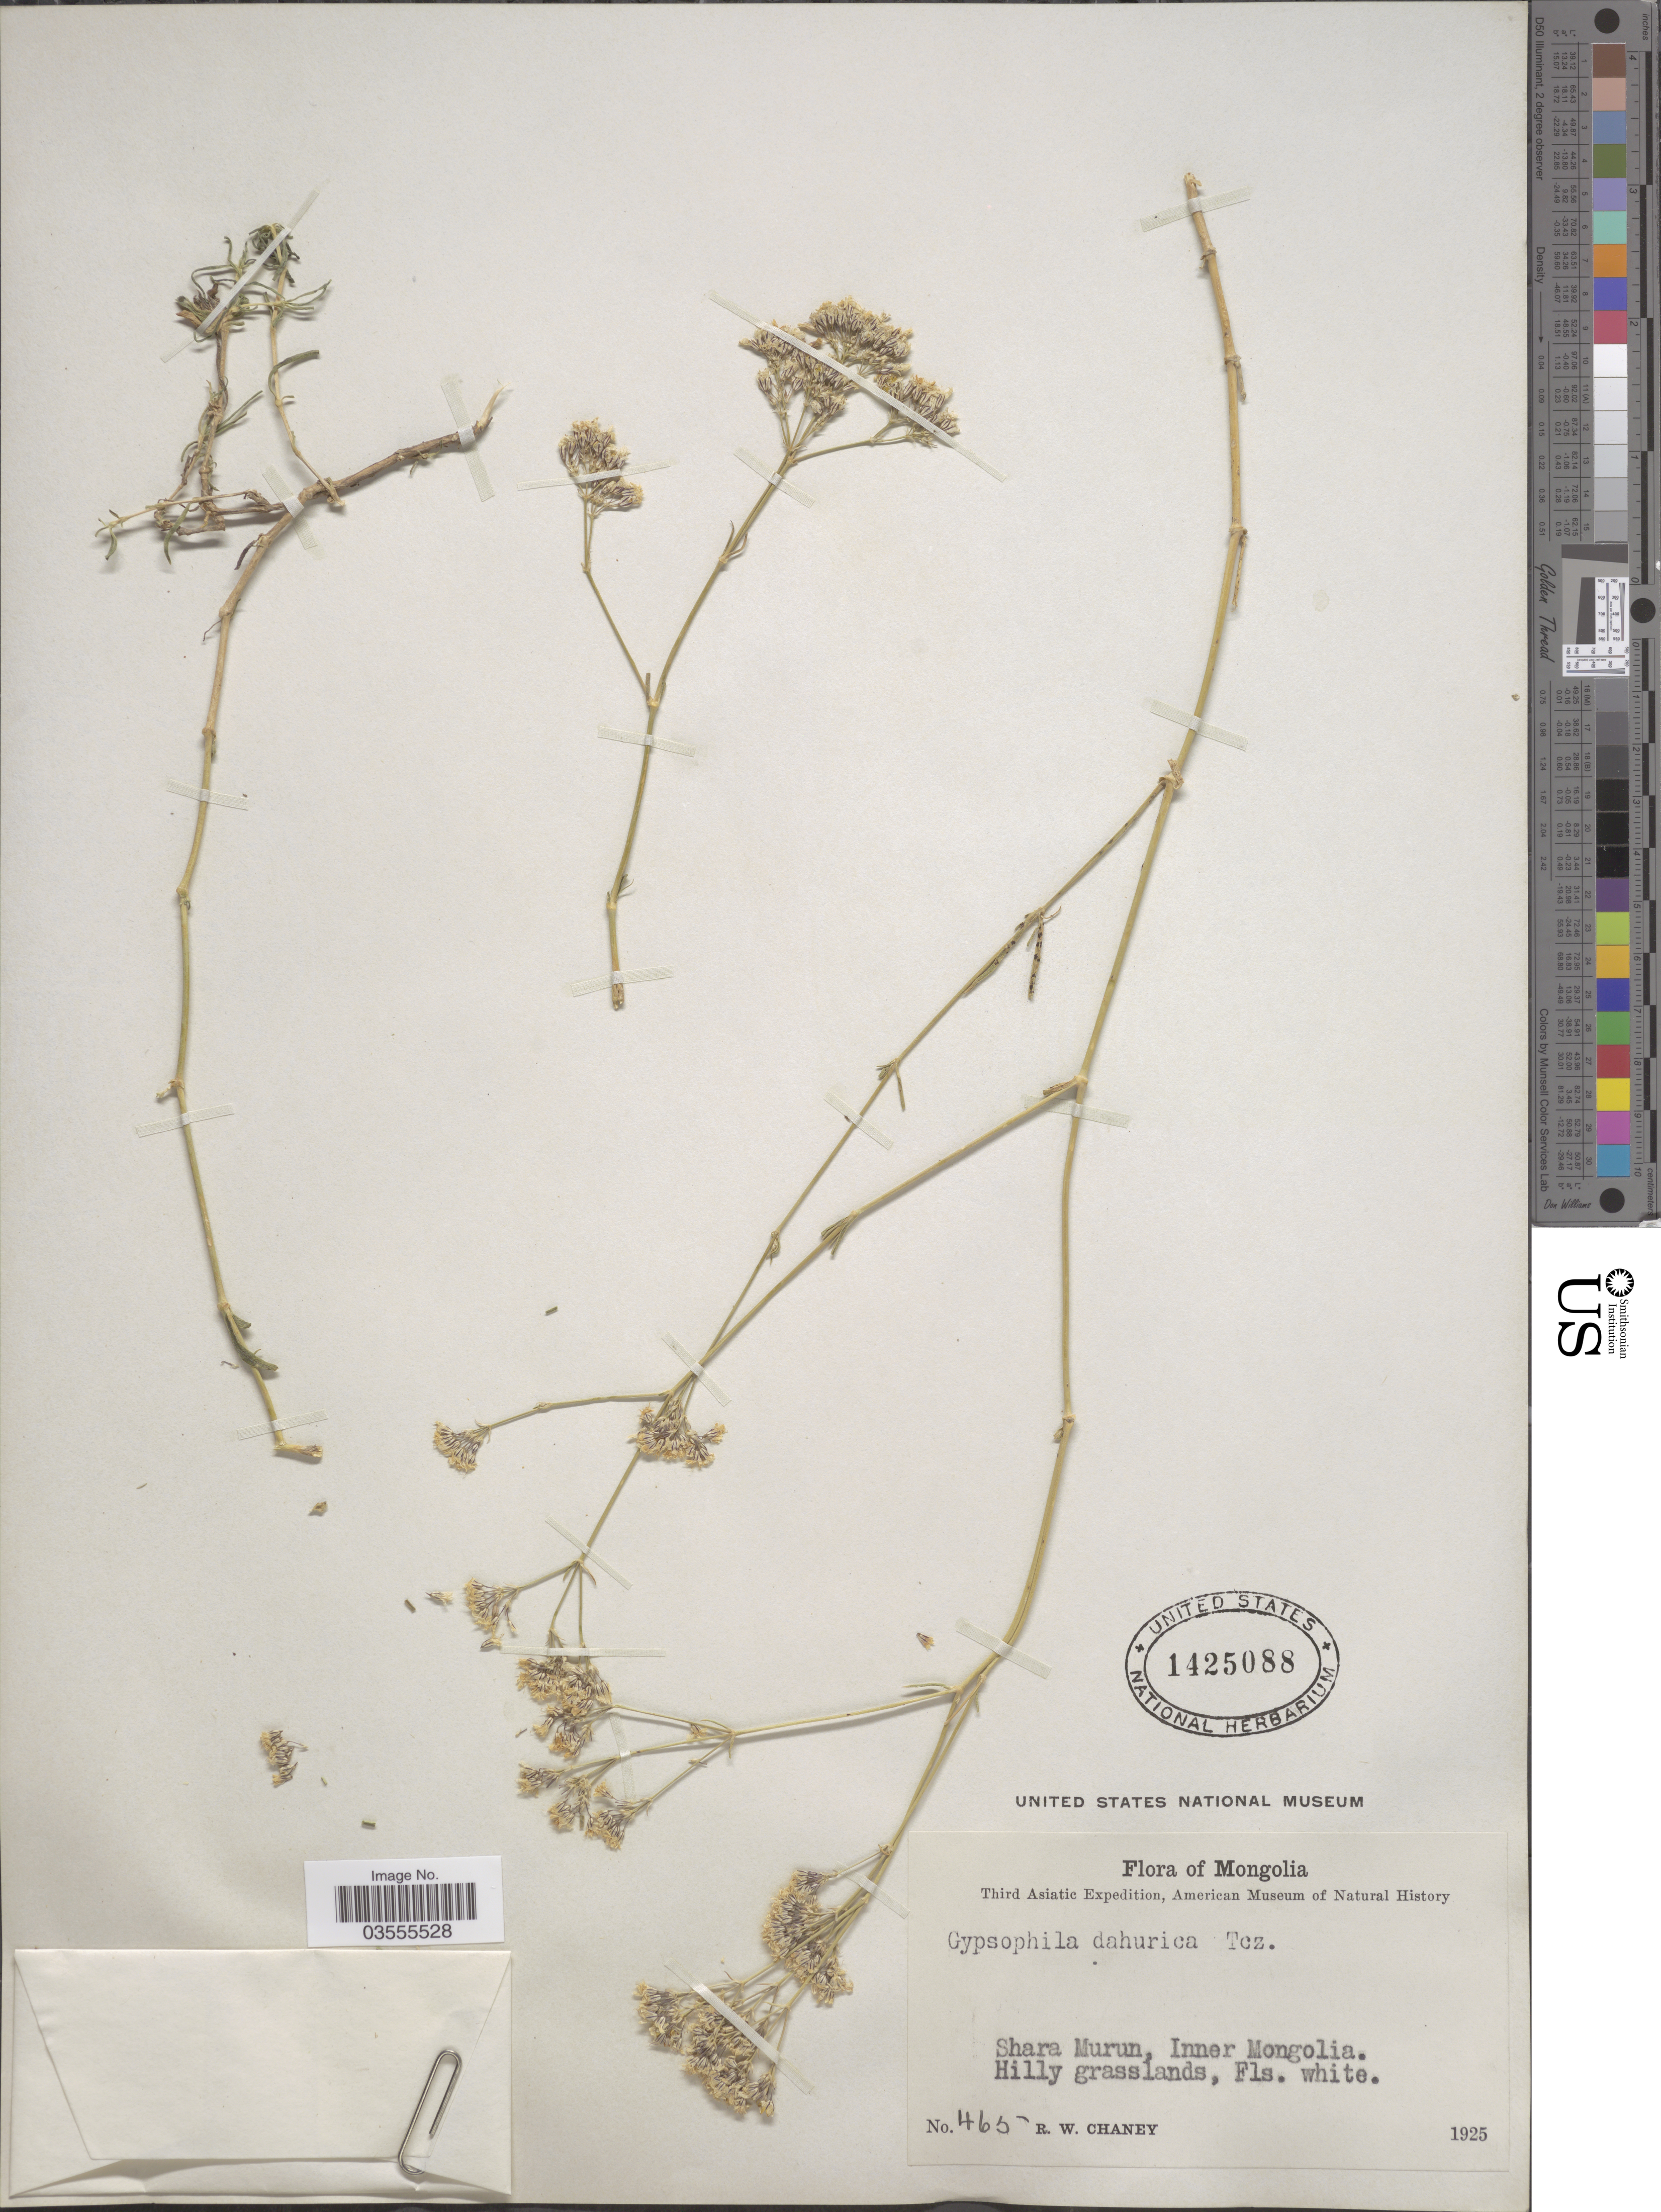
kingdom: Plantae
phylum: Tracheophyta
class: Magnoliopsida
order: Caryophyllales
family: Caryophyllaceae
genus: Gypsophila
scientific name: Gypsophila davurica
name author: Turcz. ex Fenzl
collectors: R. Chaney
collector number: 465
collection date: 1925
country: China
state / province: Nei Monggol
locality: Shara Murun.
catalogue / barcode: US 1425088